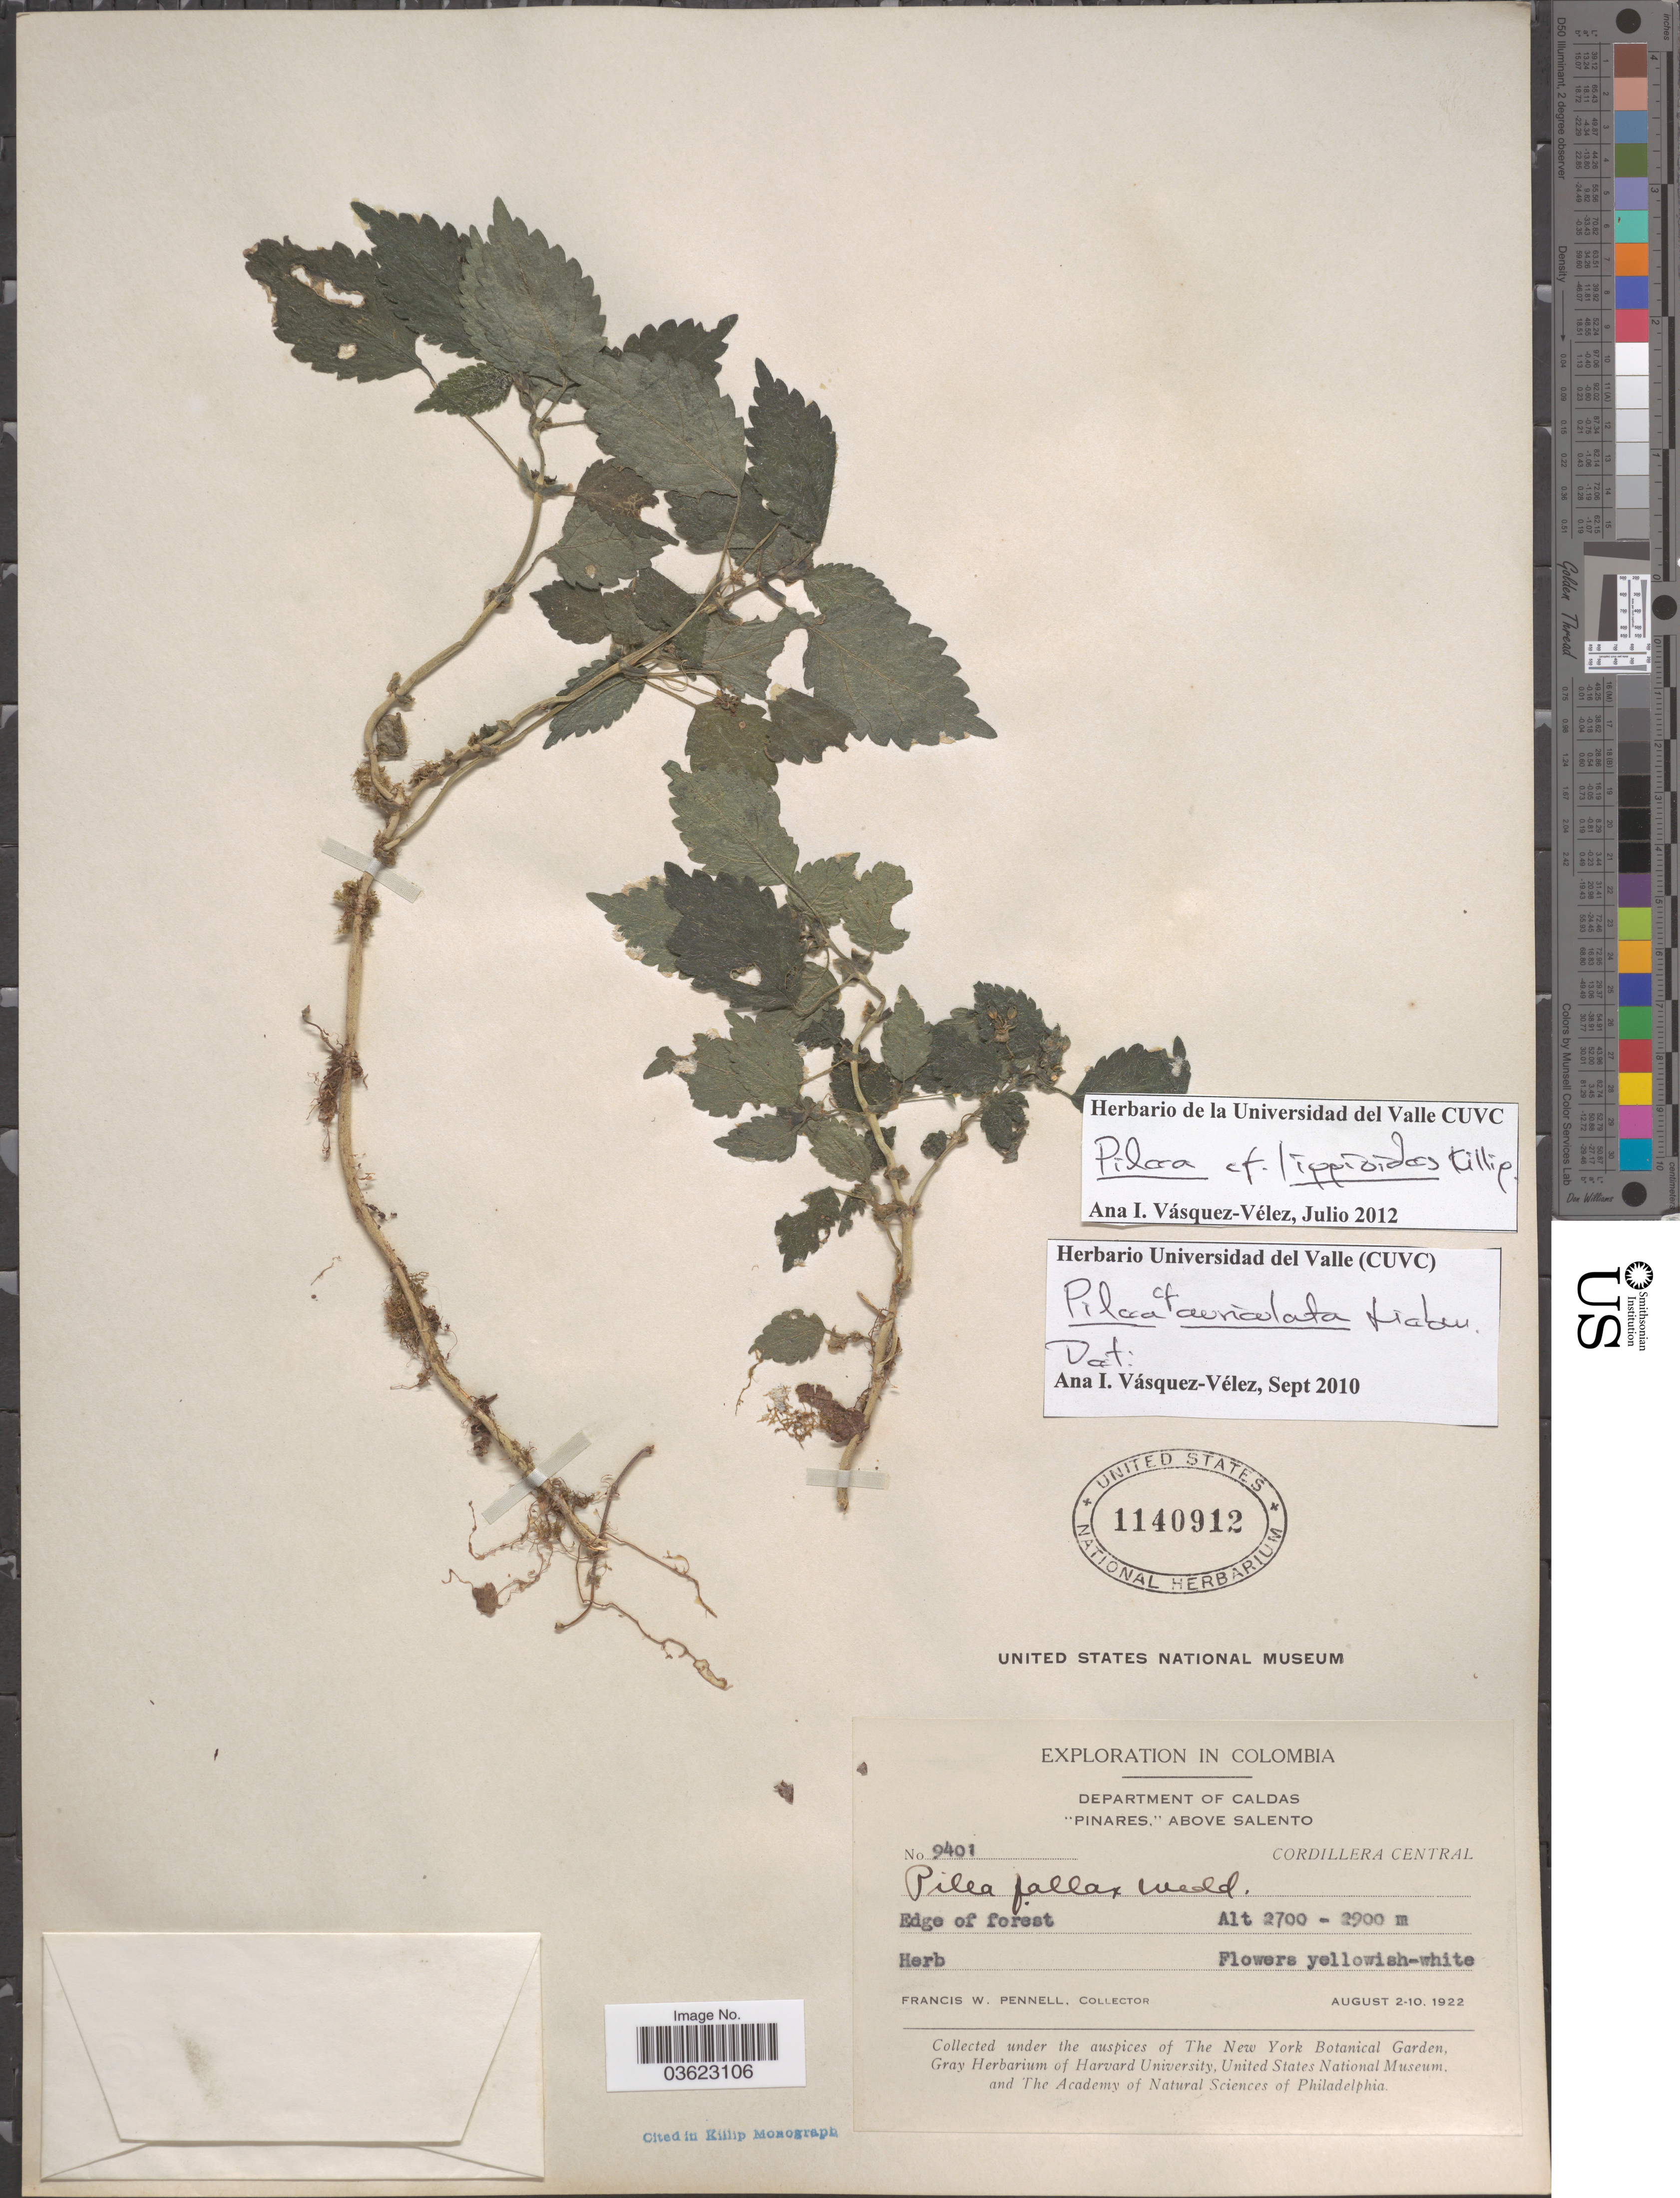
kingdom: Plantae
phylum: Tracheophyta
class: Magnoliopsida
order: Rosales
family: Urticaceae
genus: Pilea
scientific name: Pilea lippioides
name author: Killip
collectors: F. W. Pennell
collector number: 9401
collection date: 1922-08-02/1922-08-10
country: Colombia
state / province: Caldas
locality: Department of Caldas. "Pinares," above Salento. Cordillera Central.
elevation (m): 2700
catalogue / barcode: US 1140912